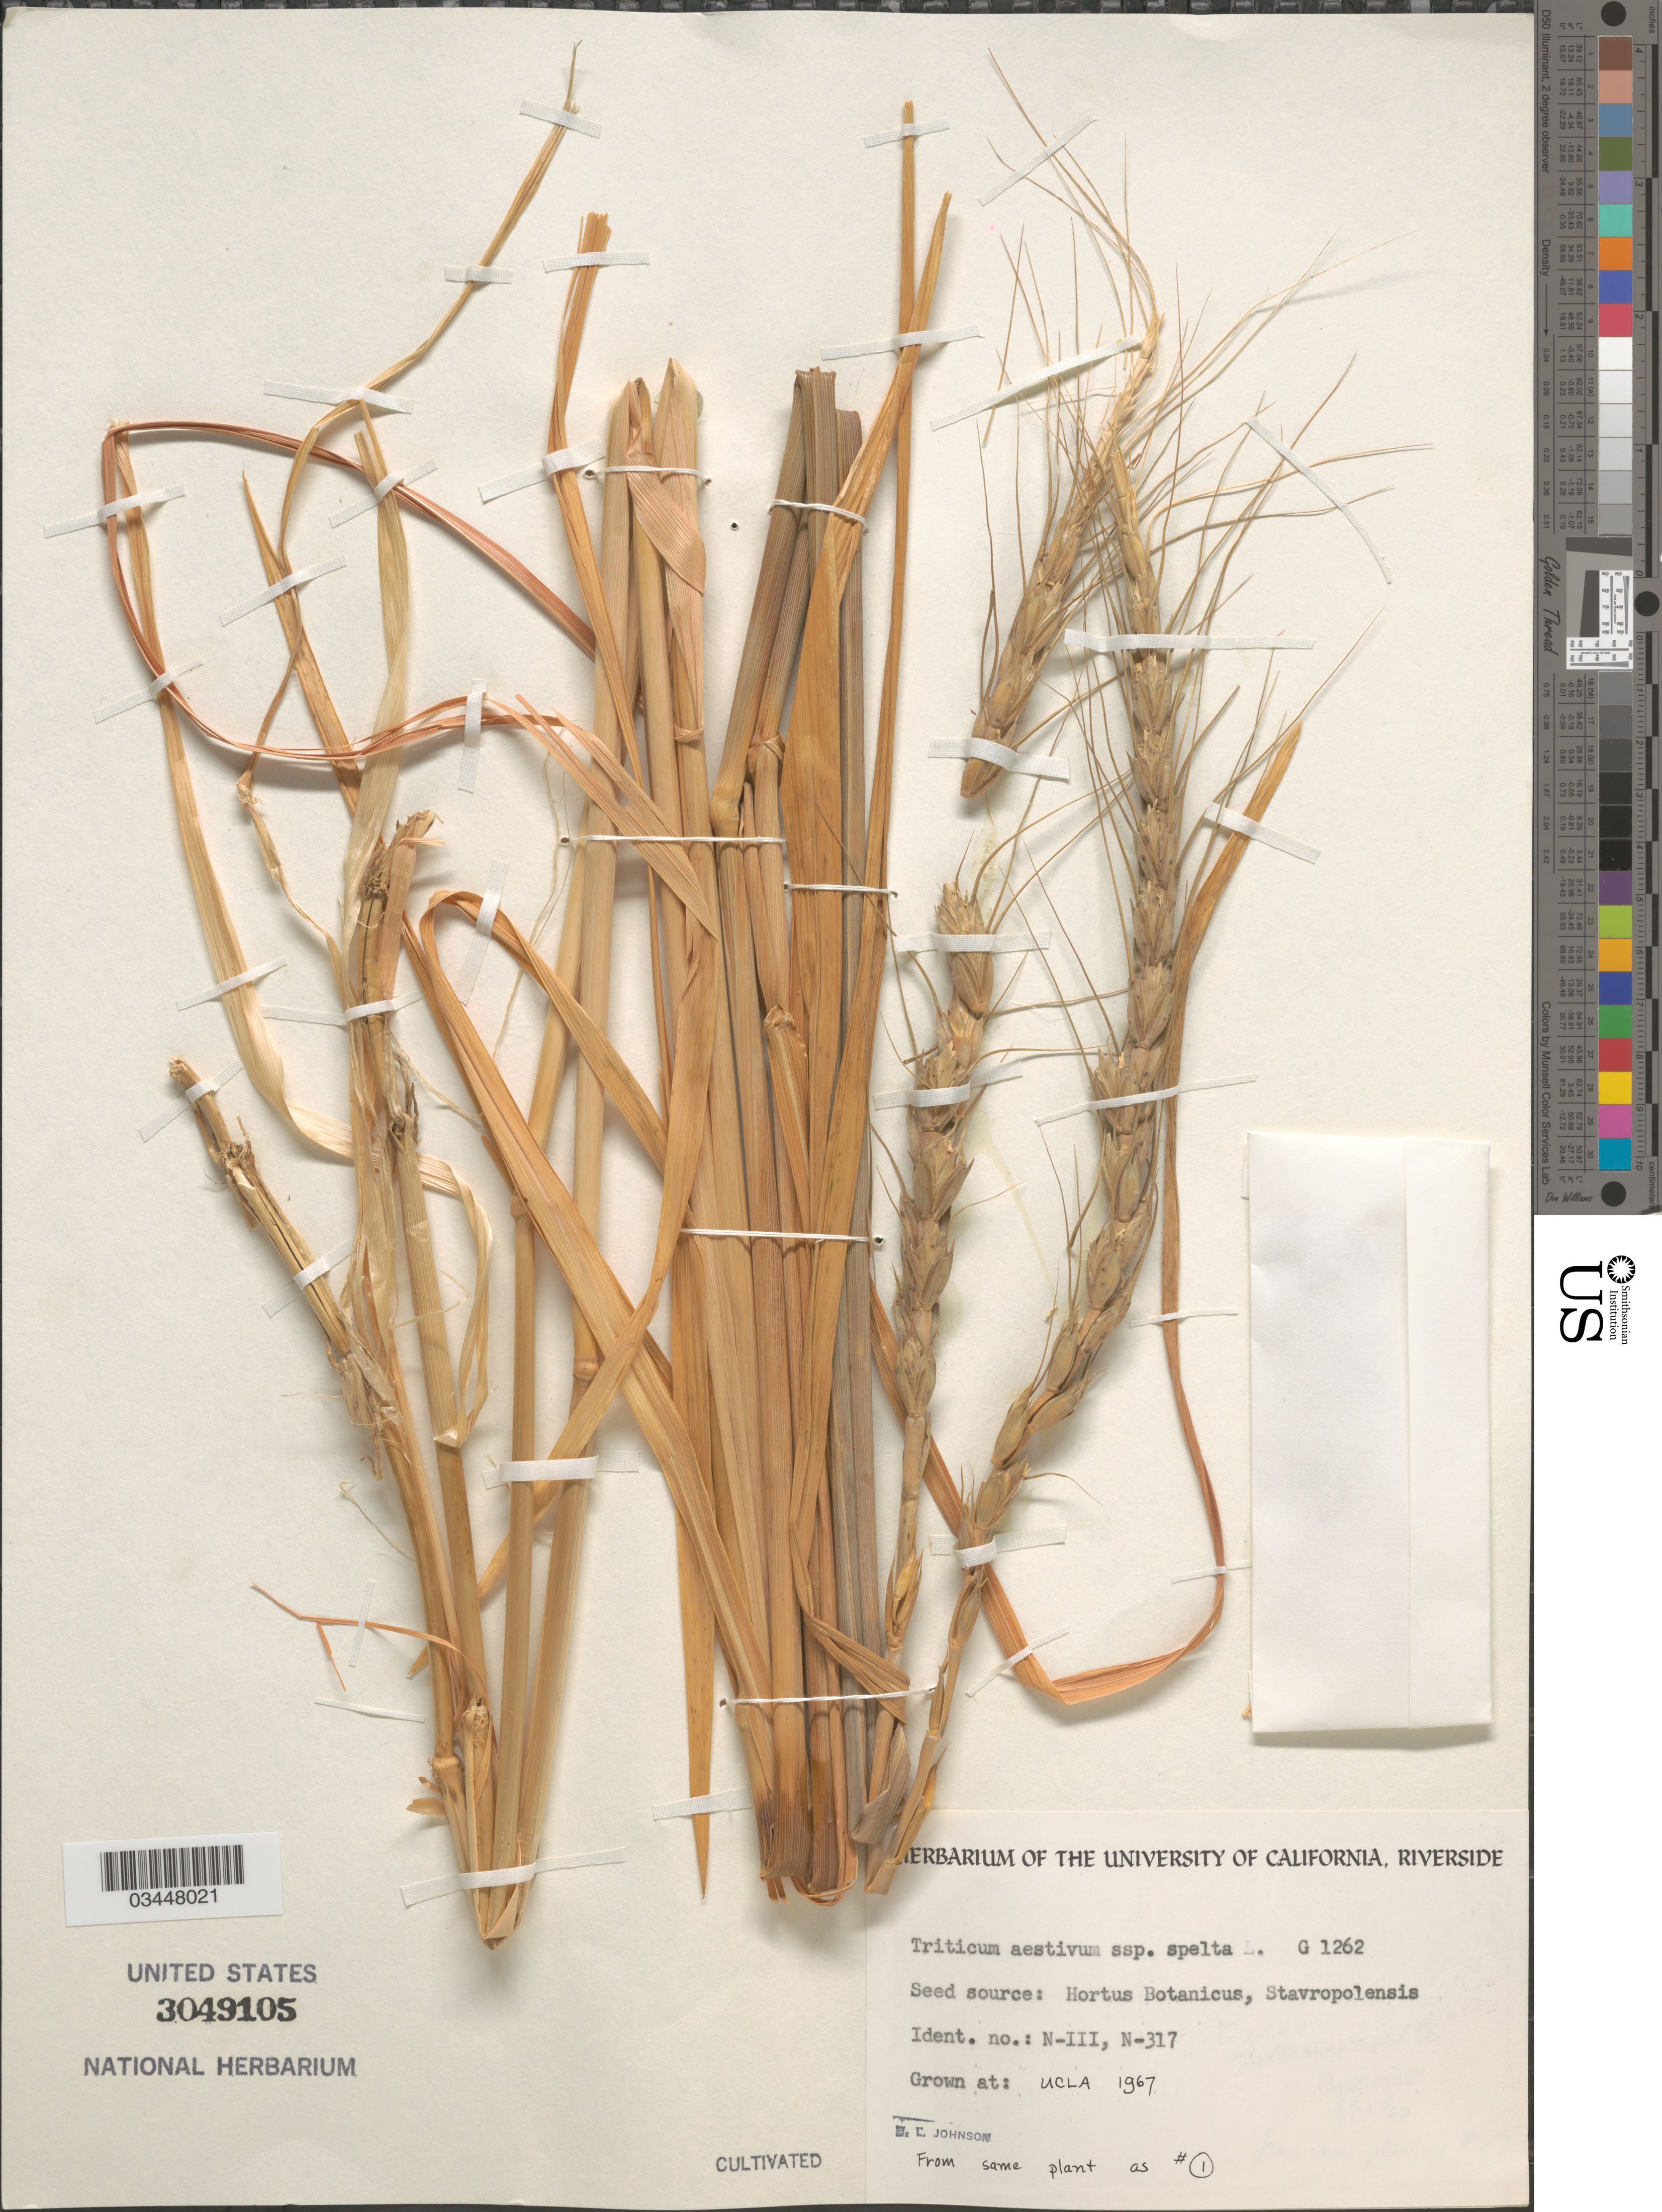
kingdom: Plantae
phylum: Tracheophyta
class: Liliopsida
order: Poales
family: Poaceae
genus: Triticum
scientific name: Triticum aestivum subsp. spelta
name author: (L.) Thell.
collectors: B. Johnson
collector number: G1262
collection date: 1967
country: United States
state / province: California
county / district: Los Angeles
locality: UCLA.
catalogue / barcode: US 3049105